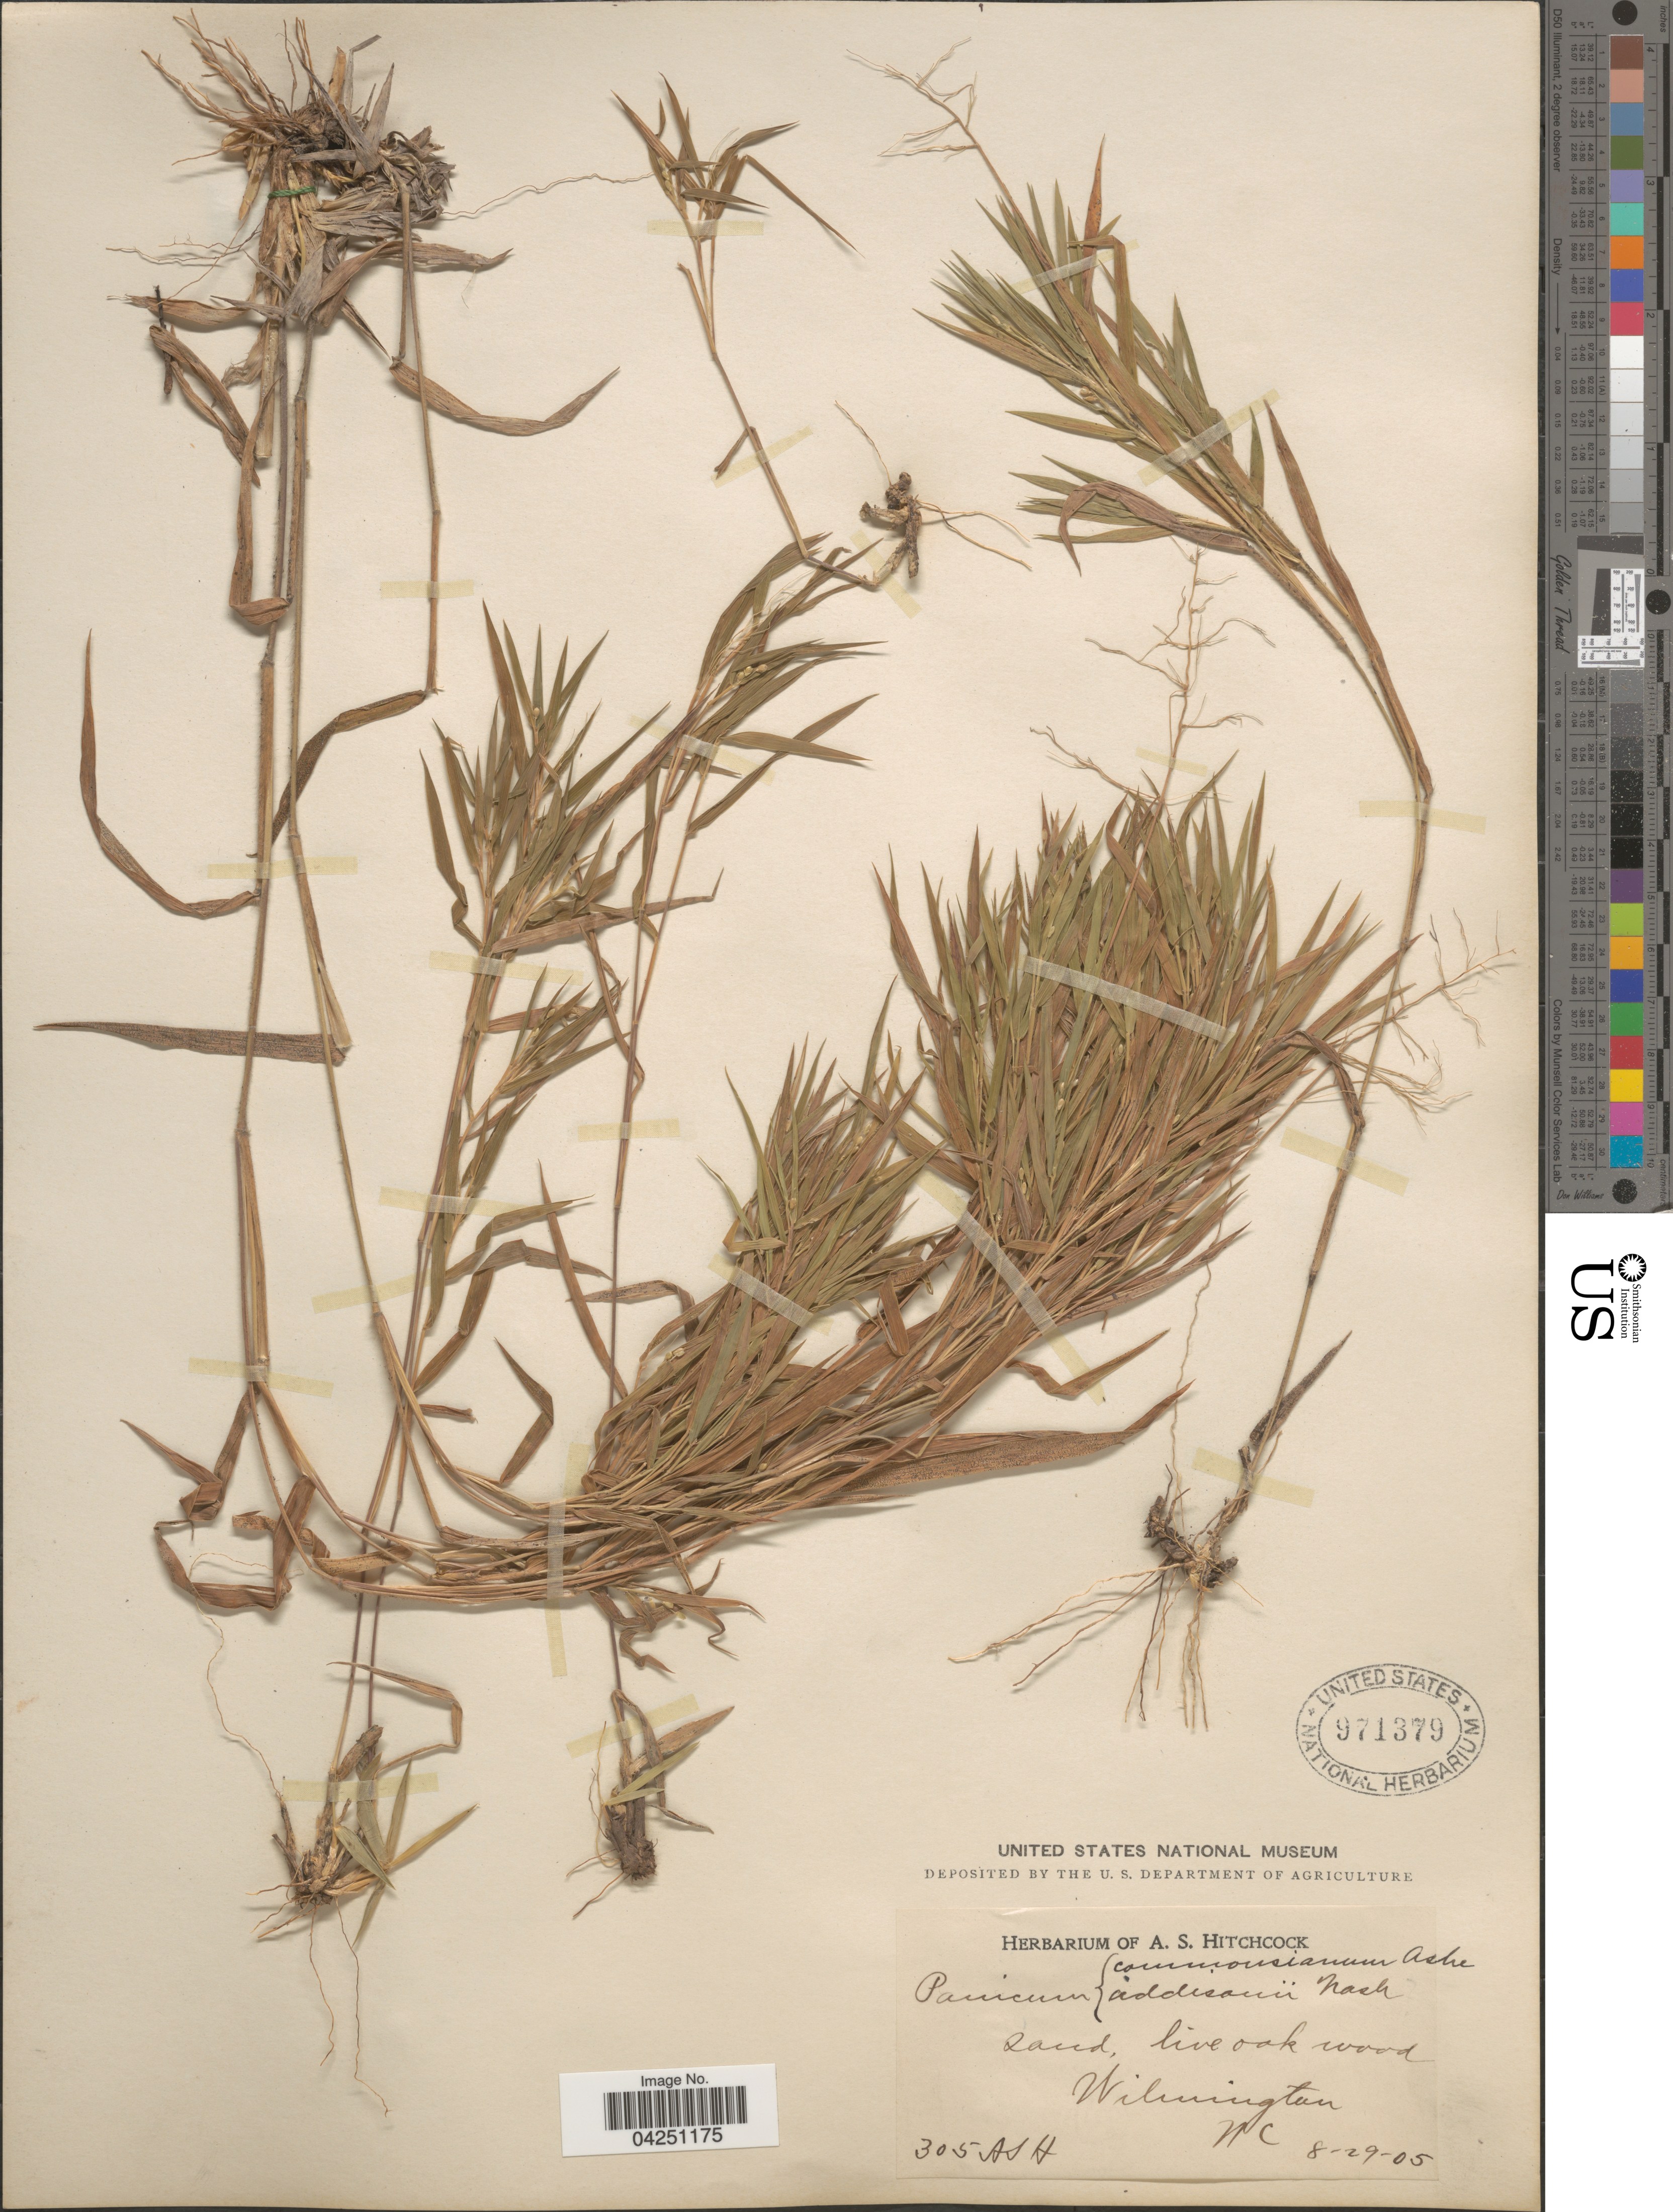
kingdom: Plantae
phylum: Tracheophyta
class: Liliopsida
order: Poales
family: Poaceae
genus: Dichanthelium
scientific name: Dichanthelium acuminatum var. acuminatum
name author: (Sw.) Gould & C.A. Clark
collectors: A. S. Hitchcock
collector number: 305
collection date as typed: Transcribed d/m/y: 29/8/5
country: United States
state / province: North Carolina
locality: Wilmington.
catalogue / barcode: US 971379